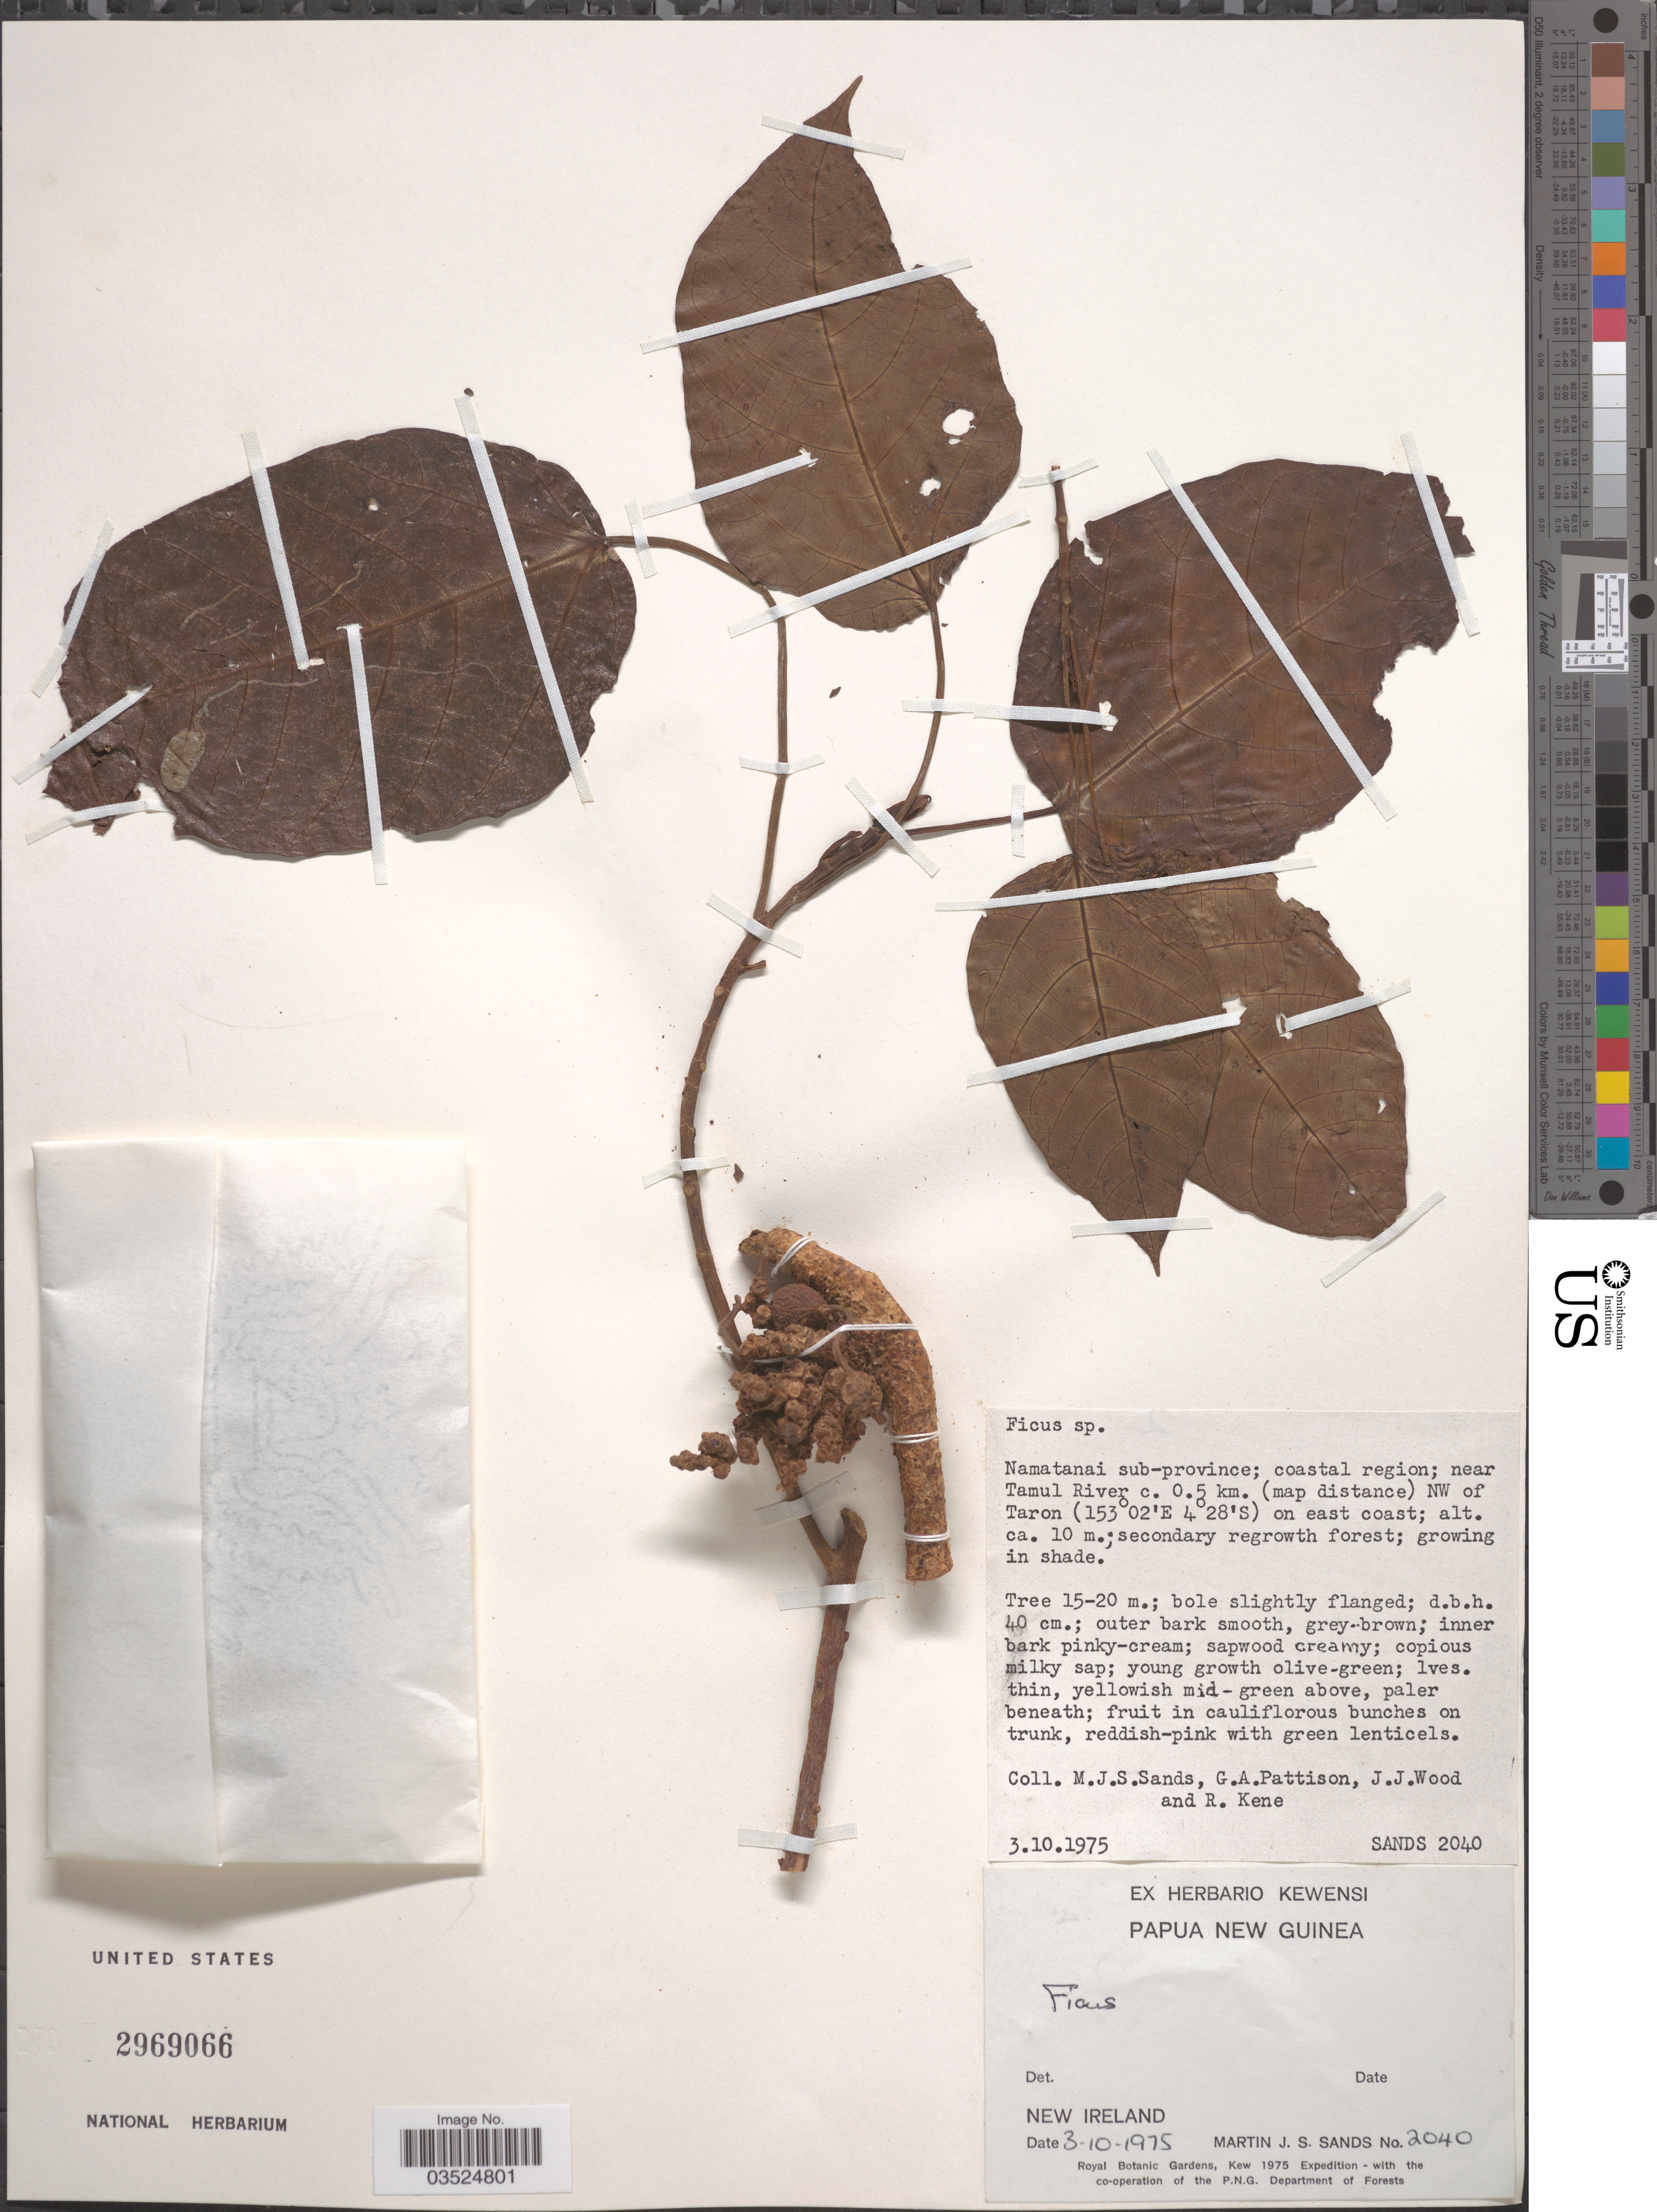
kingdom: Plantae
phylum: Tracheophyta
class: Magnoliopsida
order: Rosales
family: Moraceae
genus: Ficus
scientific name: Ficus sp.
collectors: M. Sands, G. Pattison, J. Wood & R. Kene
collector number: SANDS 2040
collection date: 1975-10-03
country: Papua New Guinea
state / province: New Ireland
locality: Namatanai sub-province, coastal region; near Tamul River c. 0.5 km. (map distance) NW of Taron on east coast.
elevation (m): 10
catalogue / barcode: US 2969066